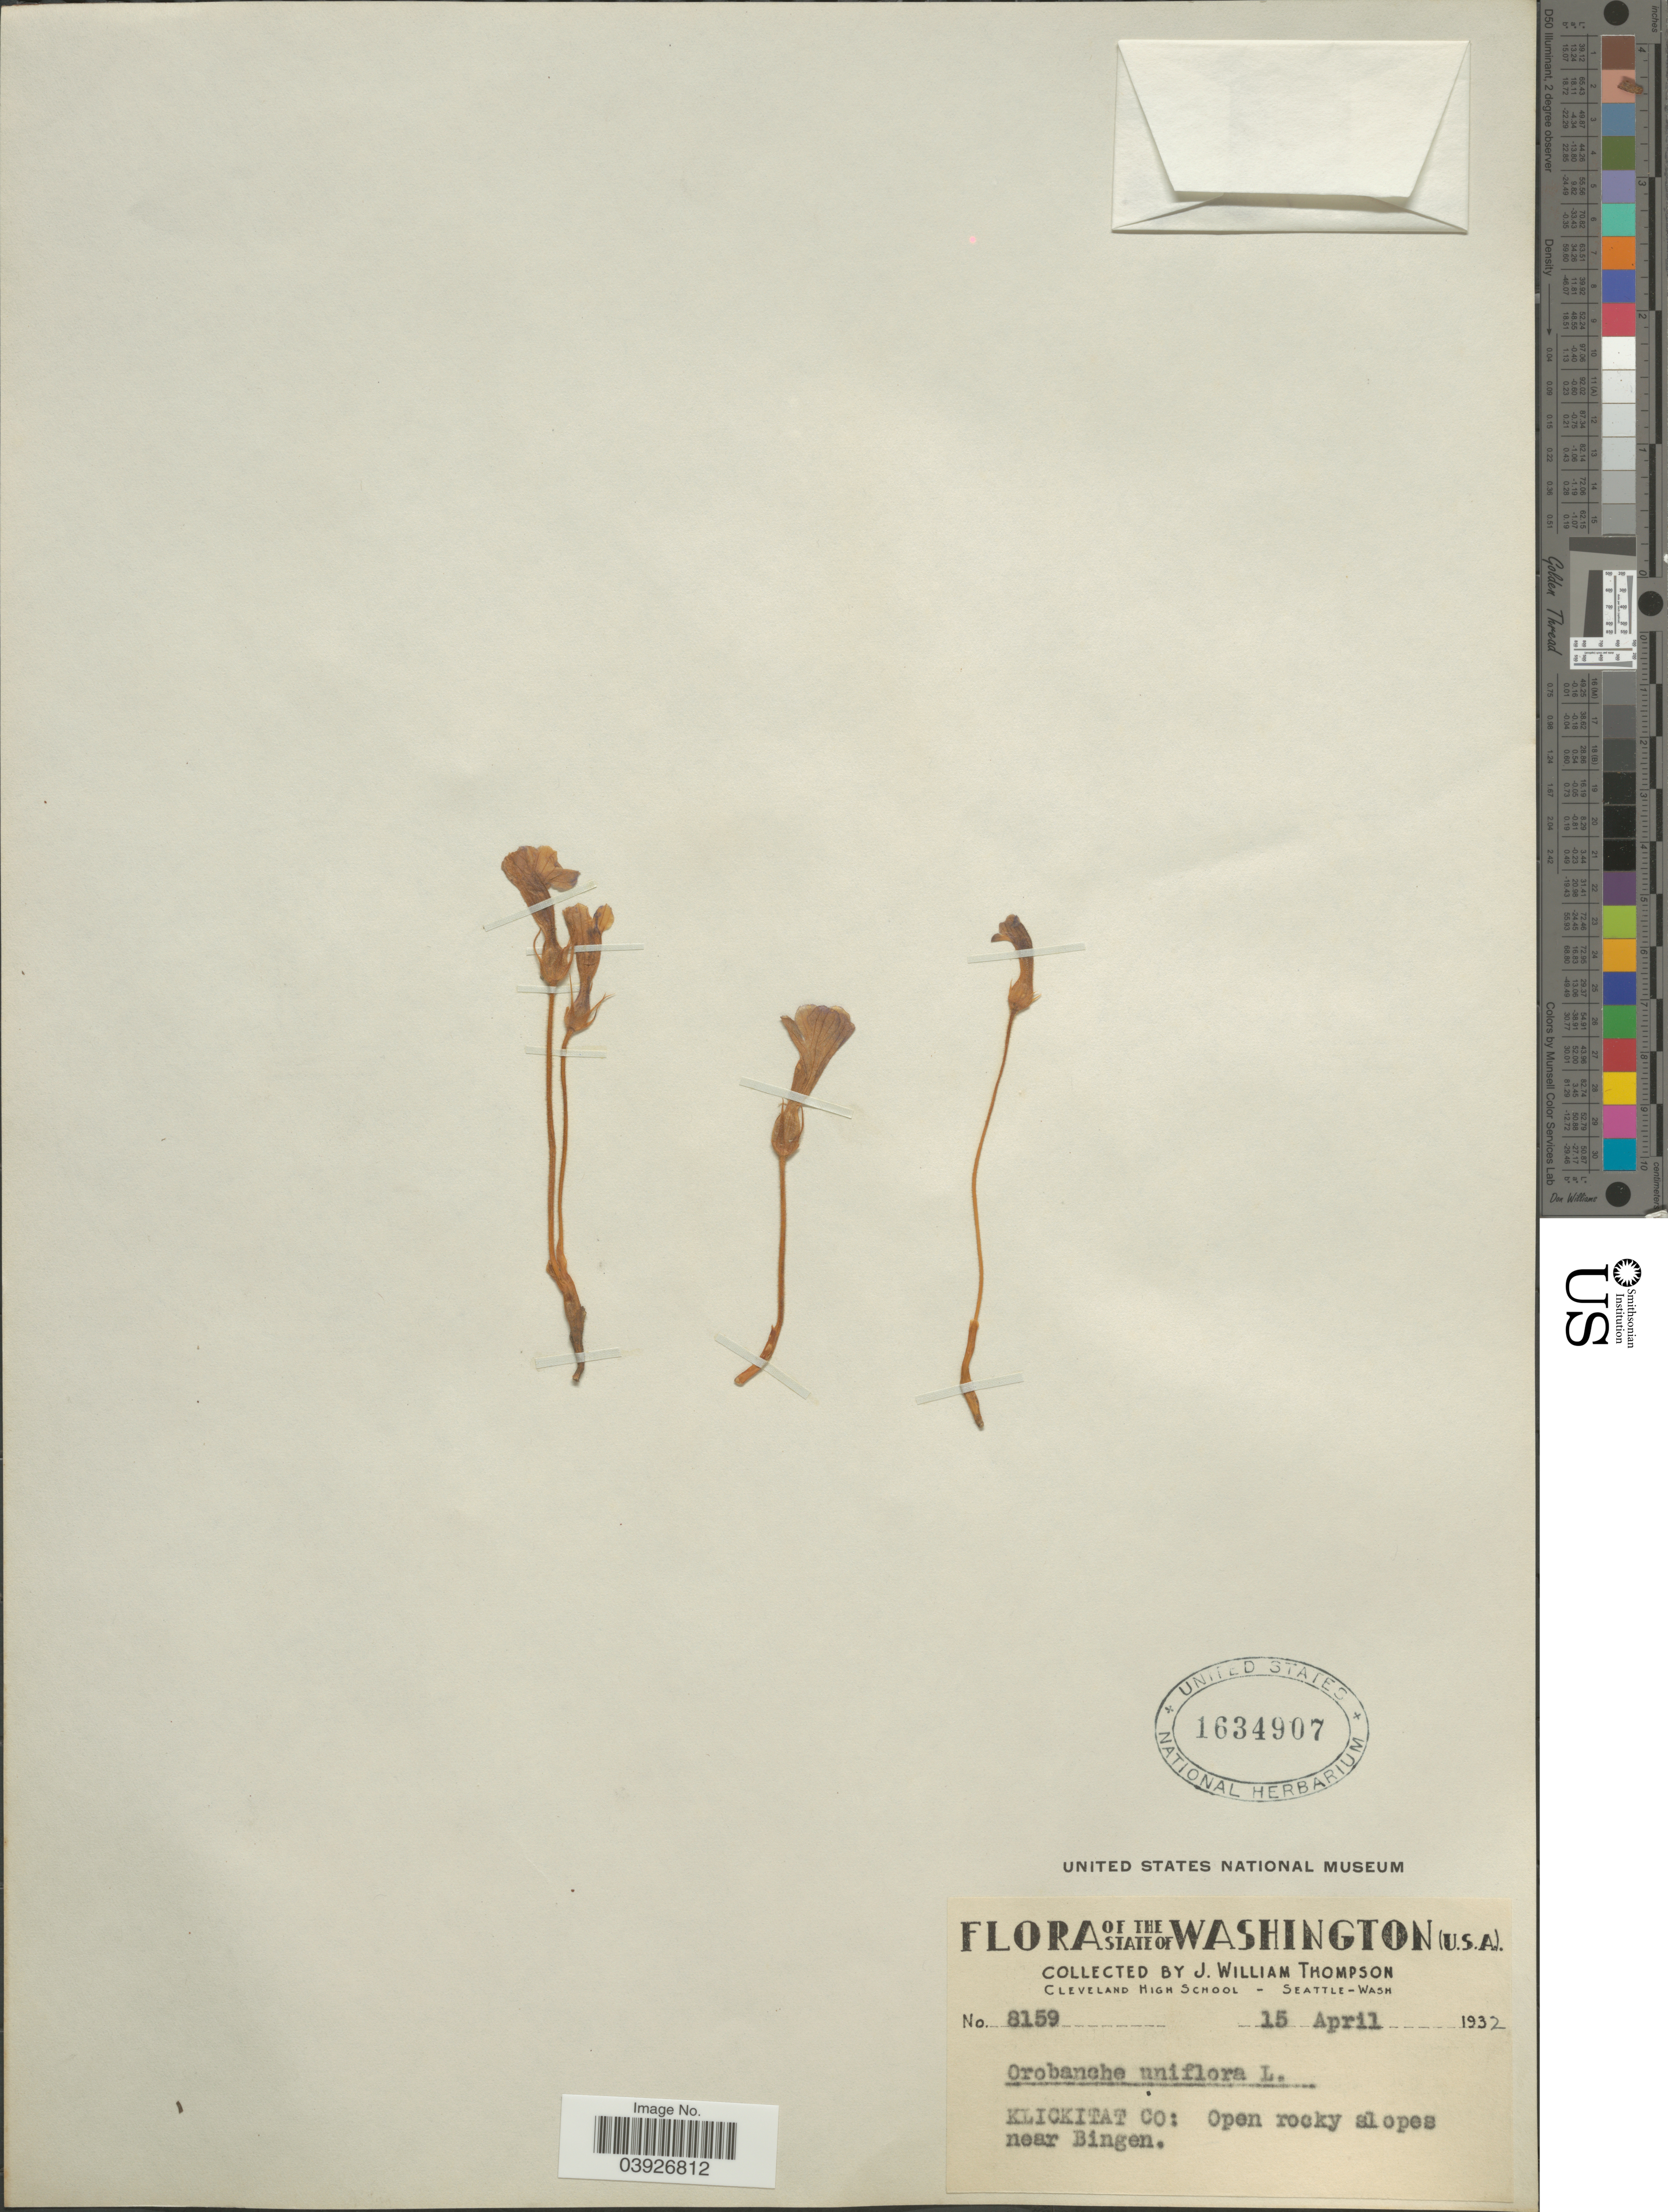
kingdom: Plantae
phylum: Tracheophyta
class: Magnoliopsida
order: Lamiales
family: Orobanchaceae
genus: Aphyllon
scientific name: Aphyllon uniflorum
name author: A. Gray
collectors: J. W. Thompson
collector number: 8159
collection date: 1932-04-15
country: United States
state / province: Washington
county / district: Klickitat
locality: Klickitat Co: Open rocky slopes near Bingen.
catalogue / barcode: US 1634907